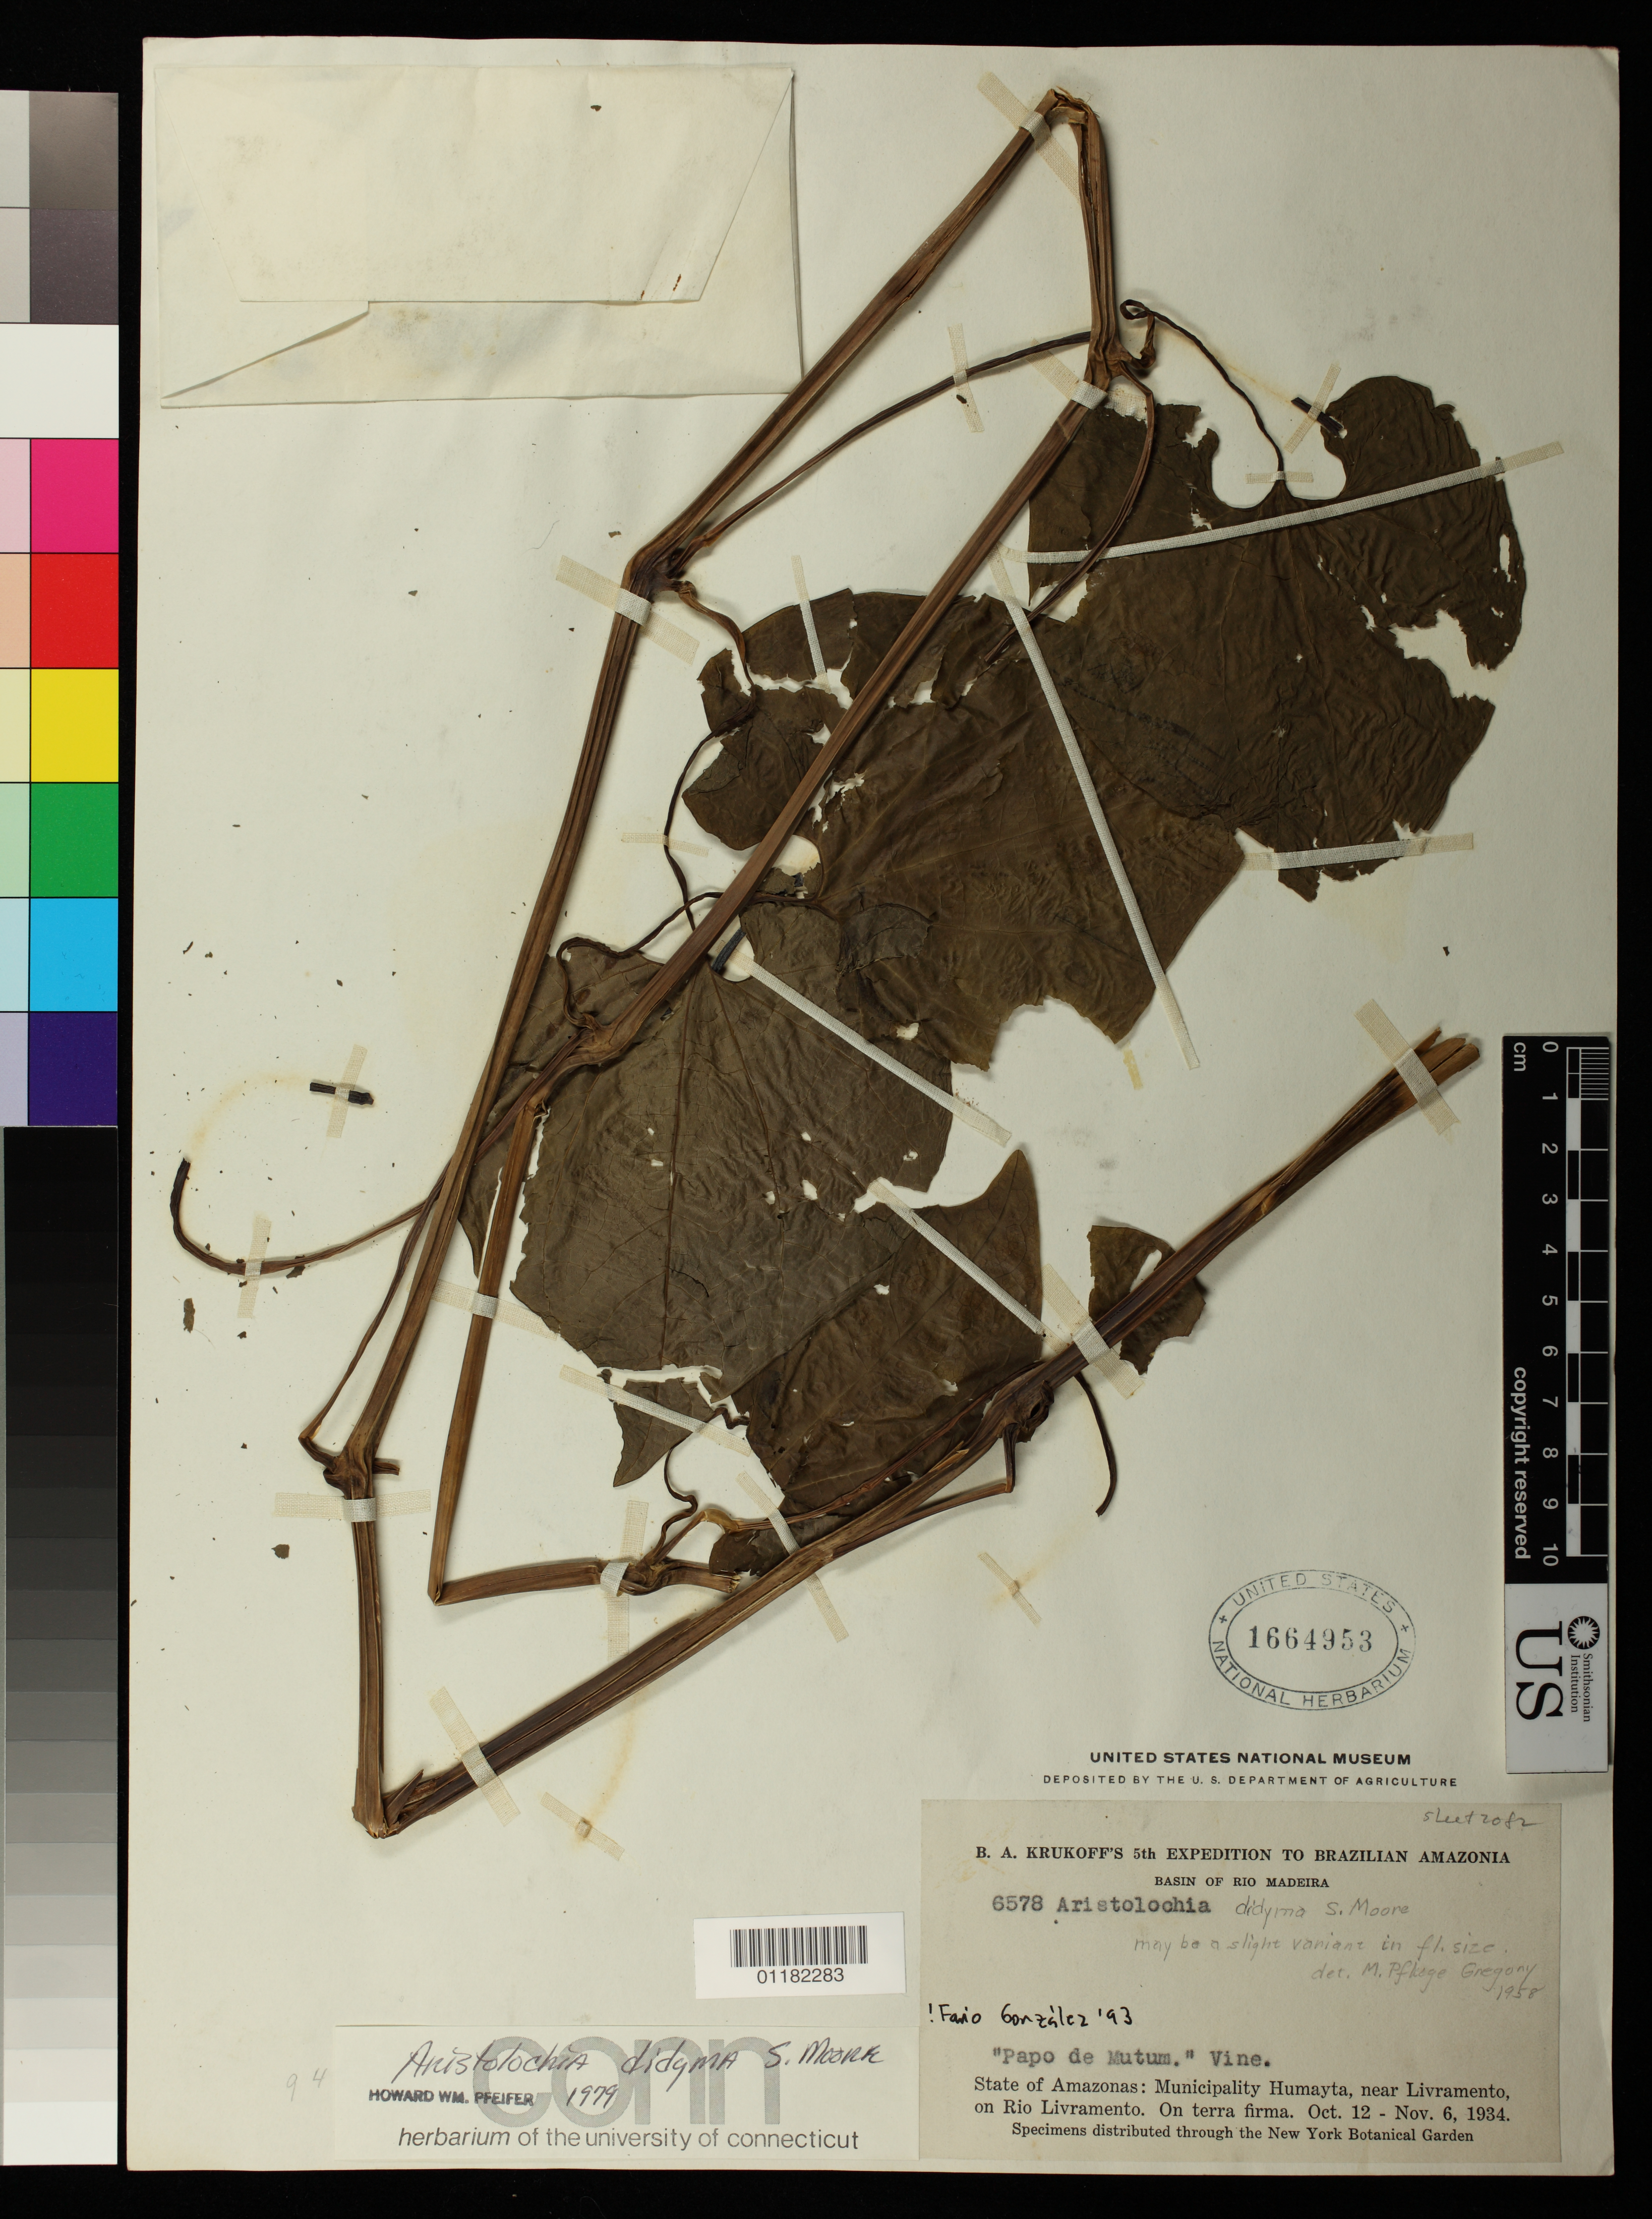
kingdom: Plantae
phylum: Tracheophyta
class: Magnoliopsida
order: Piperales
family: Aristolochiaceae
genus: Aristolochia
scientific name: Aristolochia didyma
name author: S. Moore in Moss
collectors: B. A. Krukoff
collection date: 1934-10-12/1934-11-06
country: Brazil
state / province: Amazonas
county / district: Humaitá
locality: Humaitá, near Livramento, on Rio Livramento. On terra firma.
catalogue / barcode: US 1664953